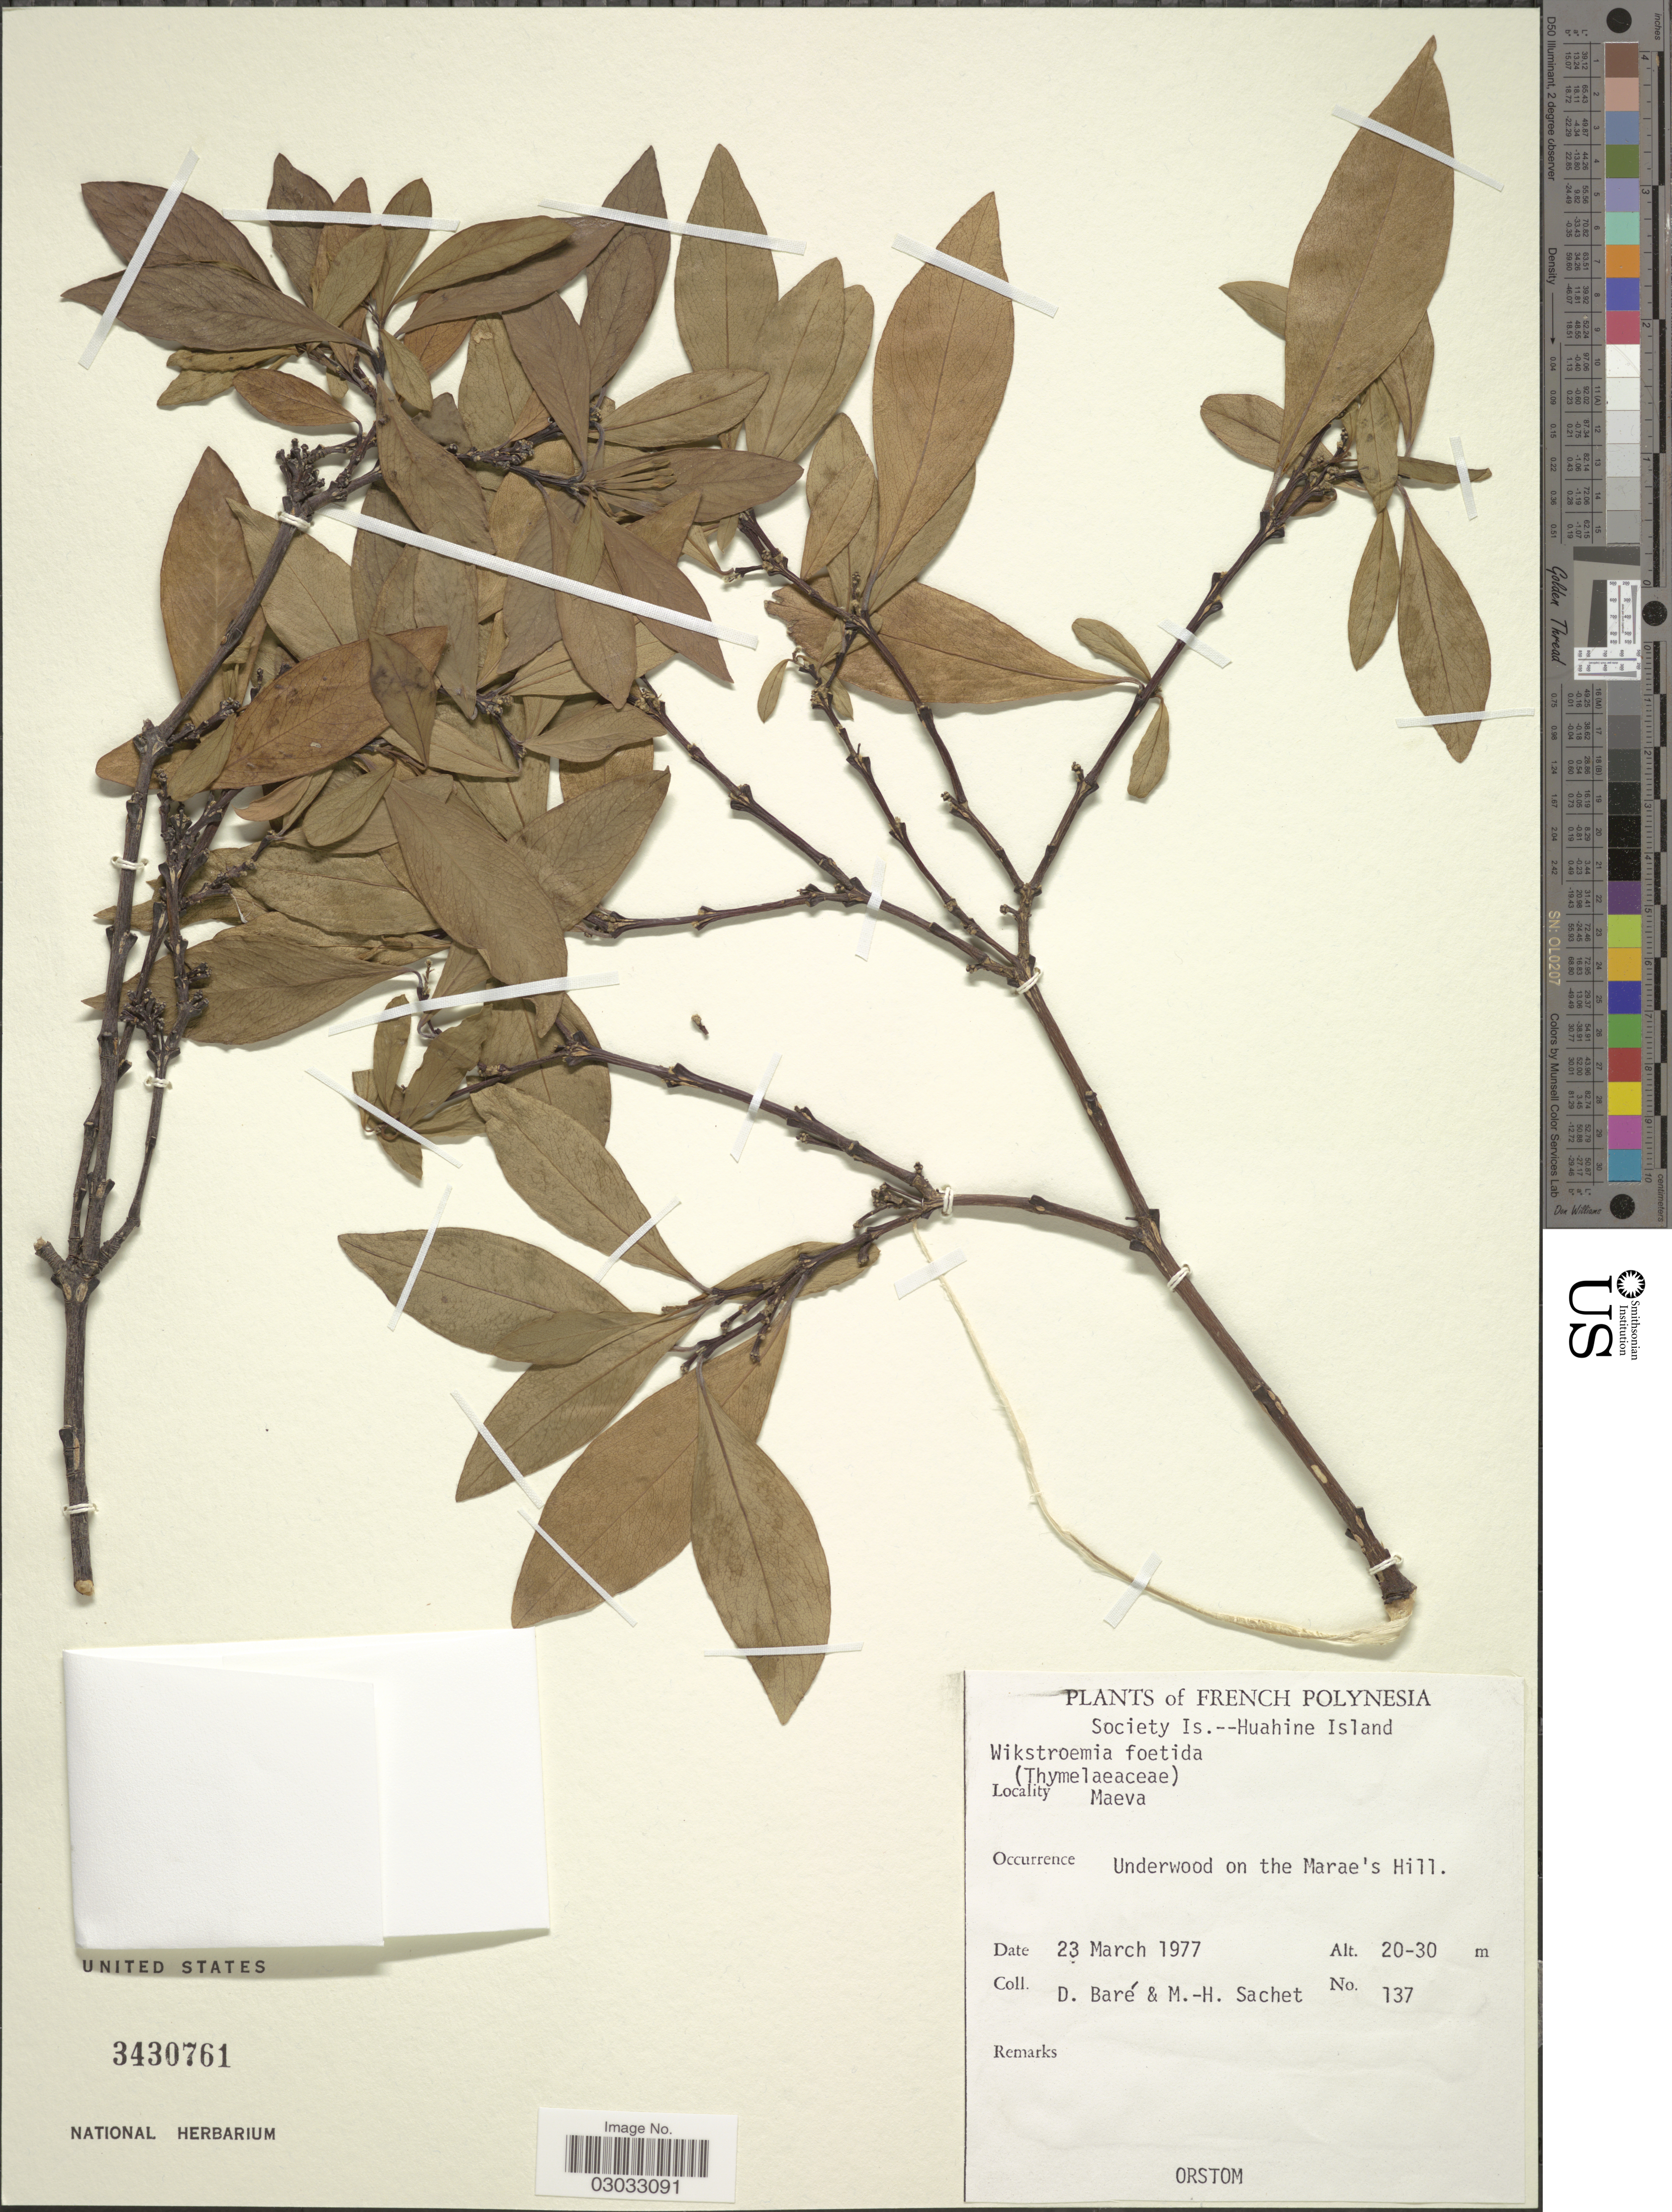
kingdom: Plantae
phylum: Tracheophyta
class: Magnoliopsida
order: Malvales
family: Thymelaeaceae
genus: Wikstroemia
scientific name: Wikstroemia coriacea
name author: Seem.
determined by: Wagner, W. L., (BOT), Smithsonian Institution - National Museum of Natural History (UNITED STATES)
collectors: D. Baré & M.-H. Sachet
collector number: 137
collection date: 1977-03-23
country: French Polynesia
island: Huahine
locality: Society Is., Huahine Island, Maeva, Underwood on the Marae's Hill.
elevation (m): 20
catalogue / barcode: US 3430761